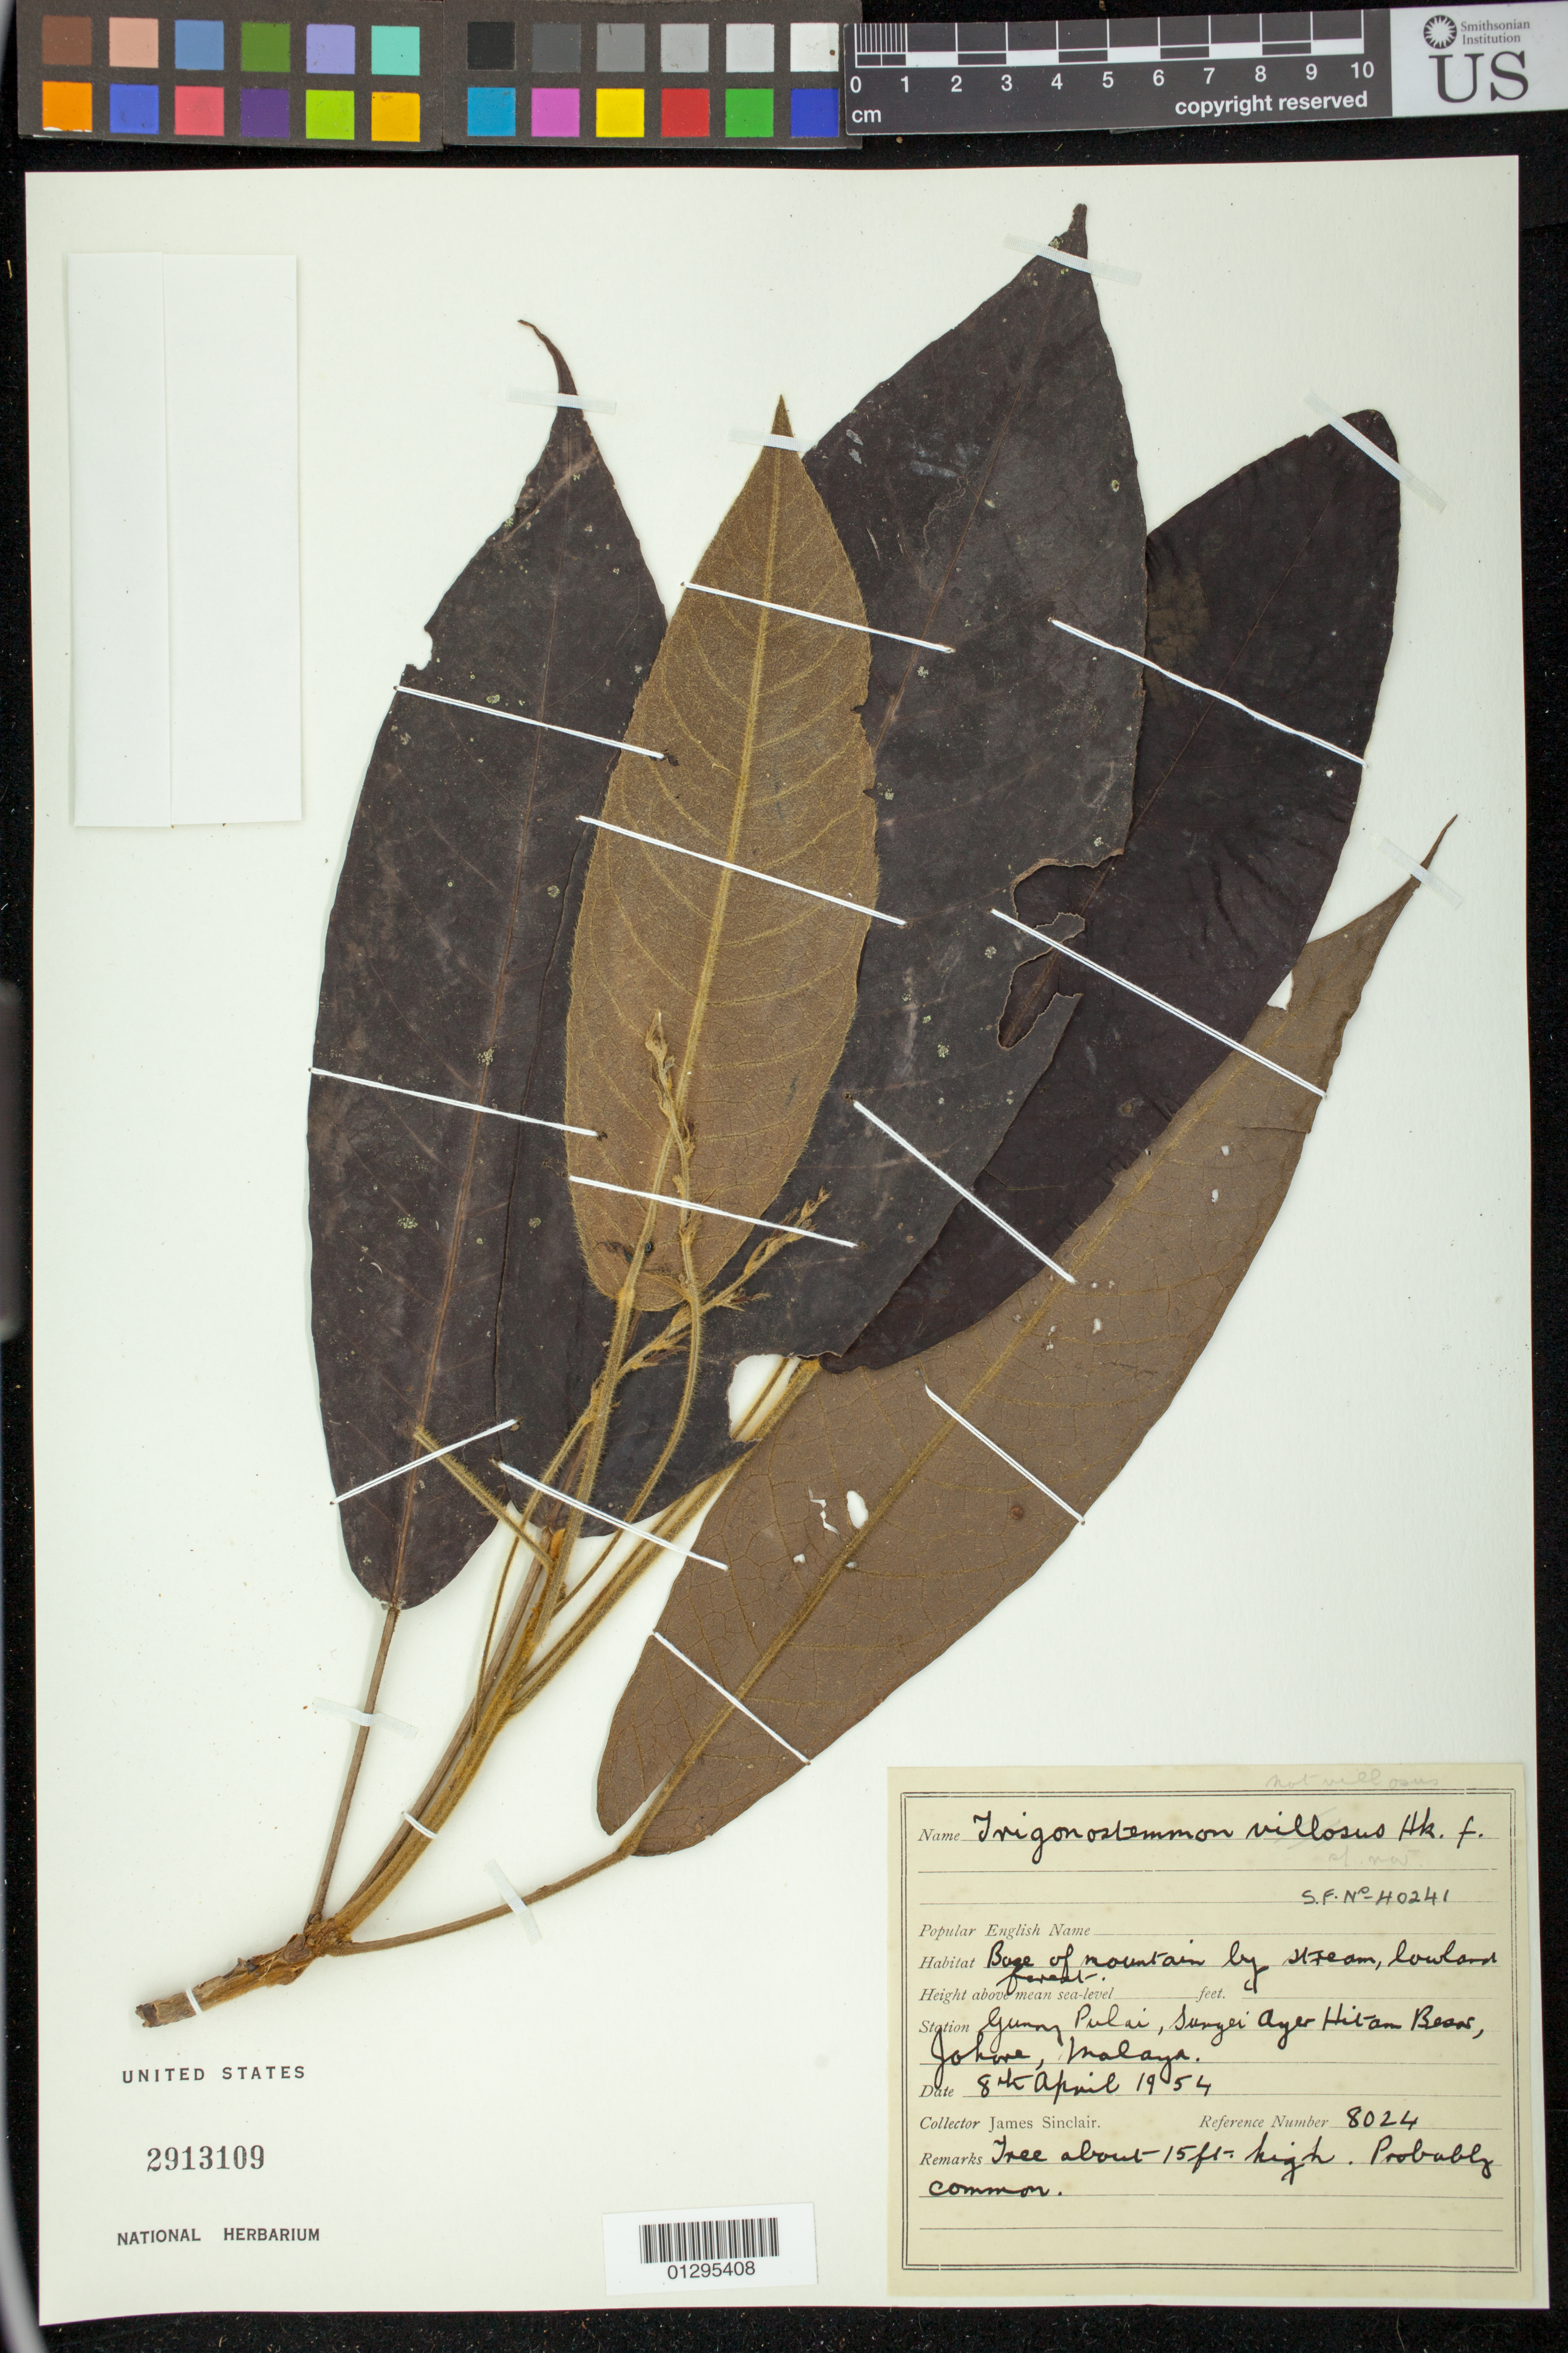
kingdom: Plantae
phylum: Tracheophyta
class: Magnoliopsida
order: Malpighiales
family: Euphorbiaceae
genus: Trigonostemon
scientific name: Trigonostemon sp.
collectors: J. Sinclair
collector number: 8024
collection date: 1954-04-08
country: Malaysia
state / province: Johor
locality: Gunung Pulai, Sungai Ayer Hitam Besar, base of mountain by stream.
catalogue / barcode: US 2913109